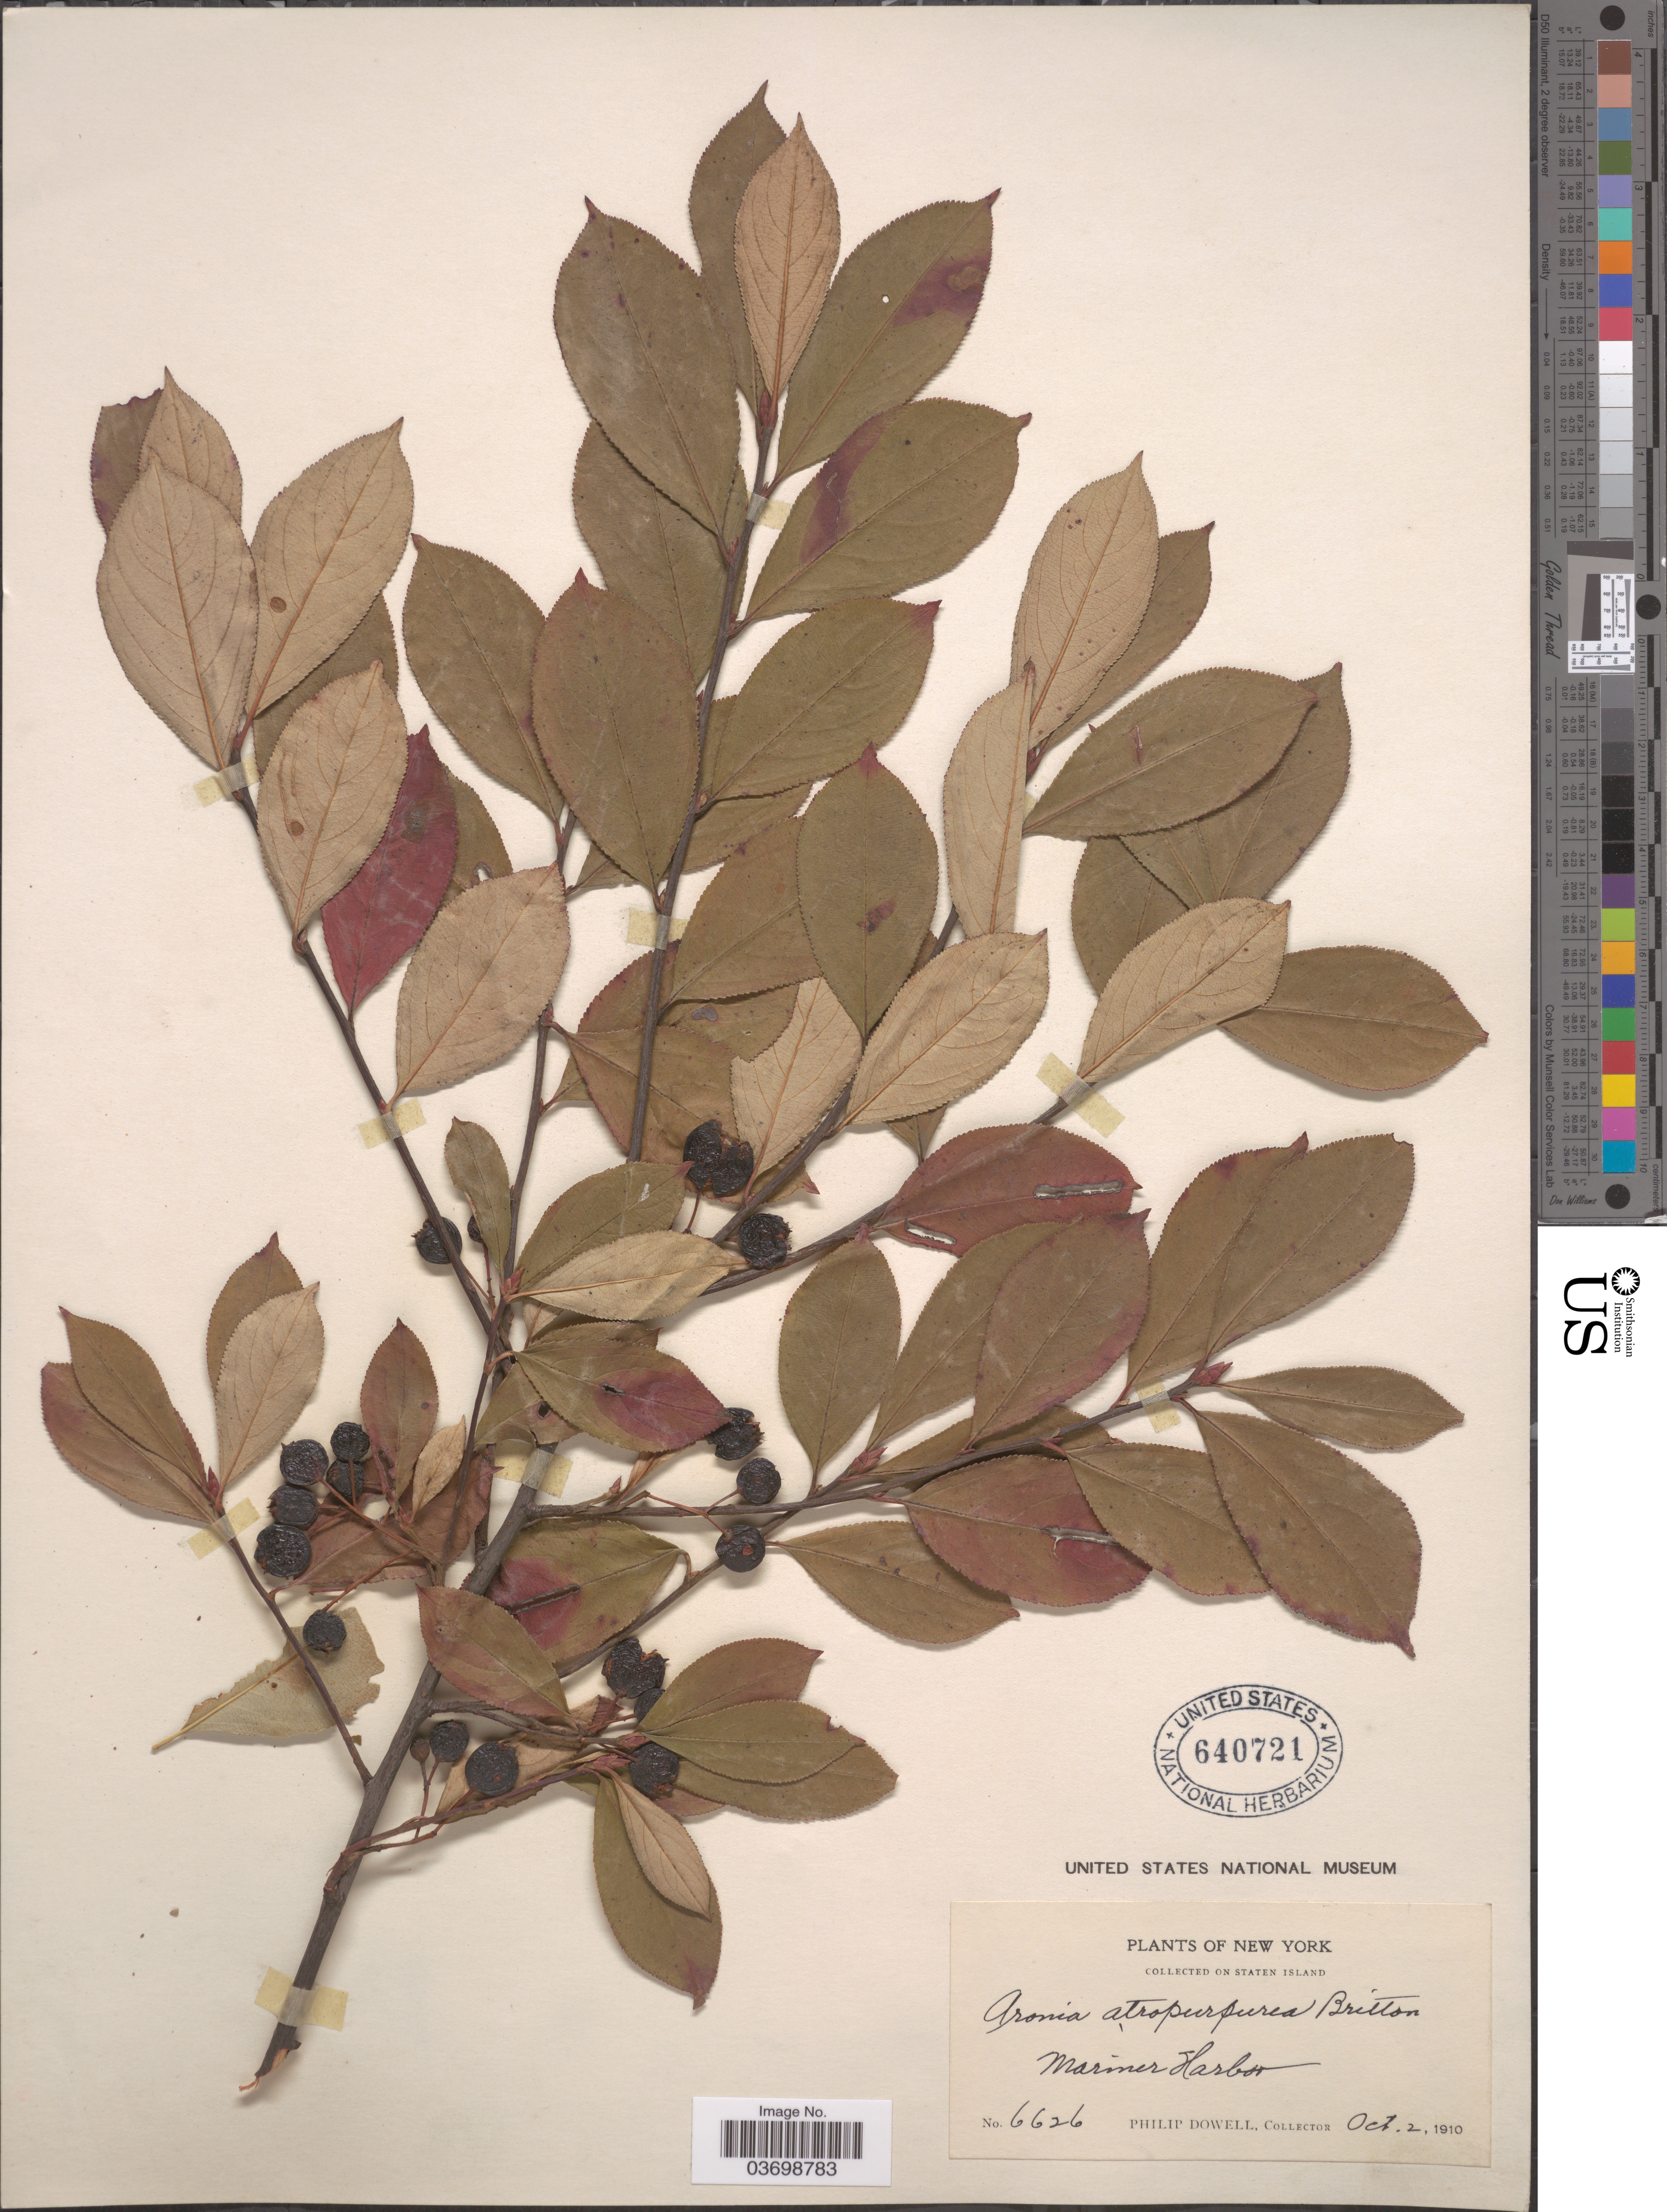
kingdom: Plantae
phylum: Tracheophyta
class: Magnoliopsida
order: Rosales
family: Rosaceae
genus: Aronia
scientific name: Aronia x prunifolia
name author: (Marshall) Rehder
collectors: P. Dowell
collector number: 6626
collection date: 1910-10-02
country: United States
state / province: New York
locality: Staten Island. Mariner Harbor.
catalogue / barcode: US 640721